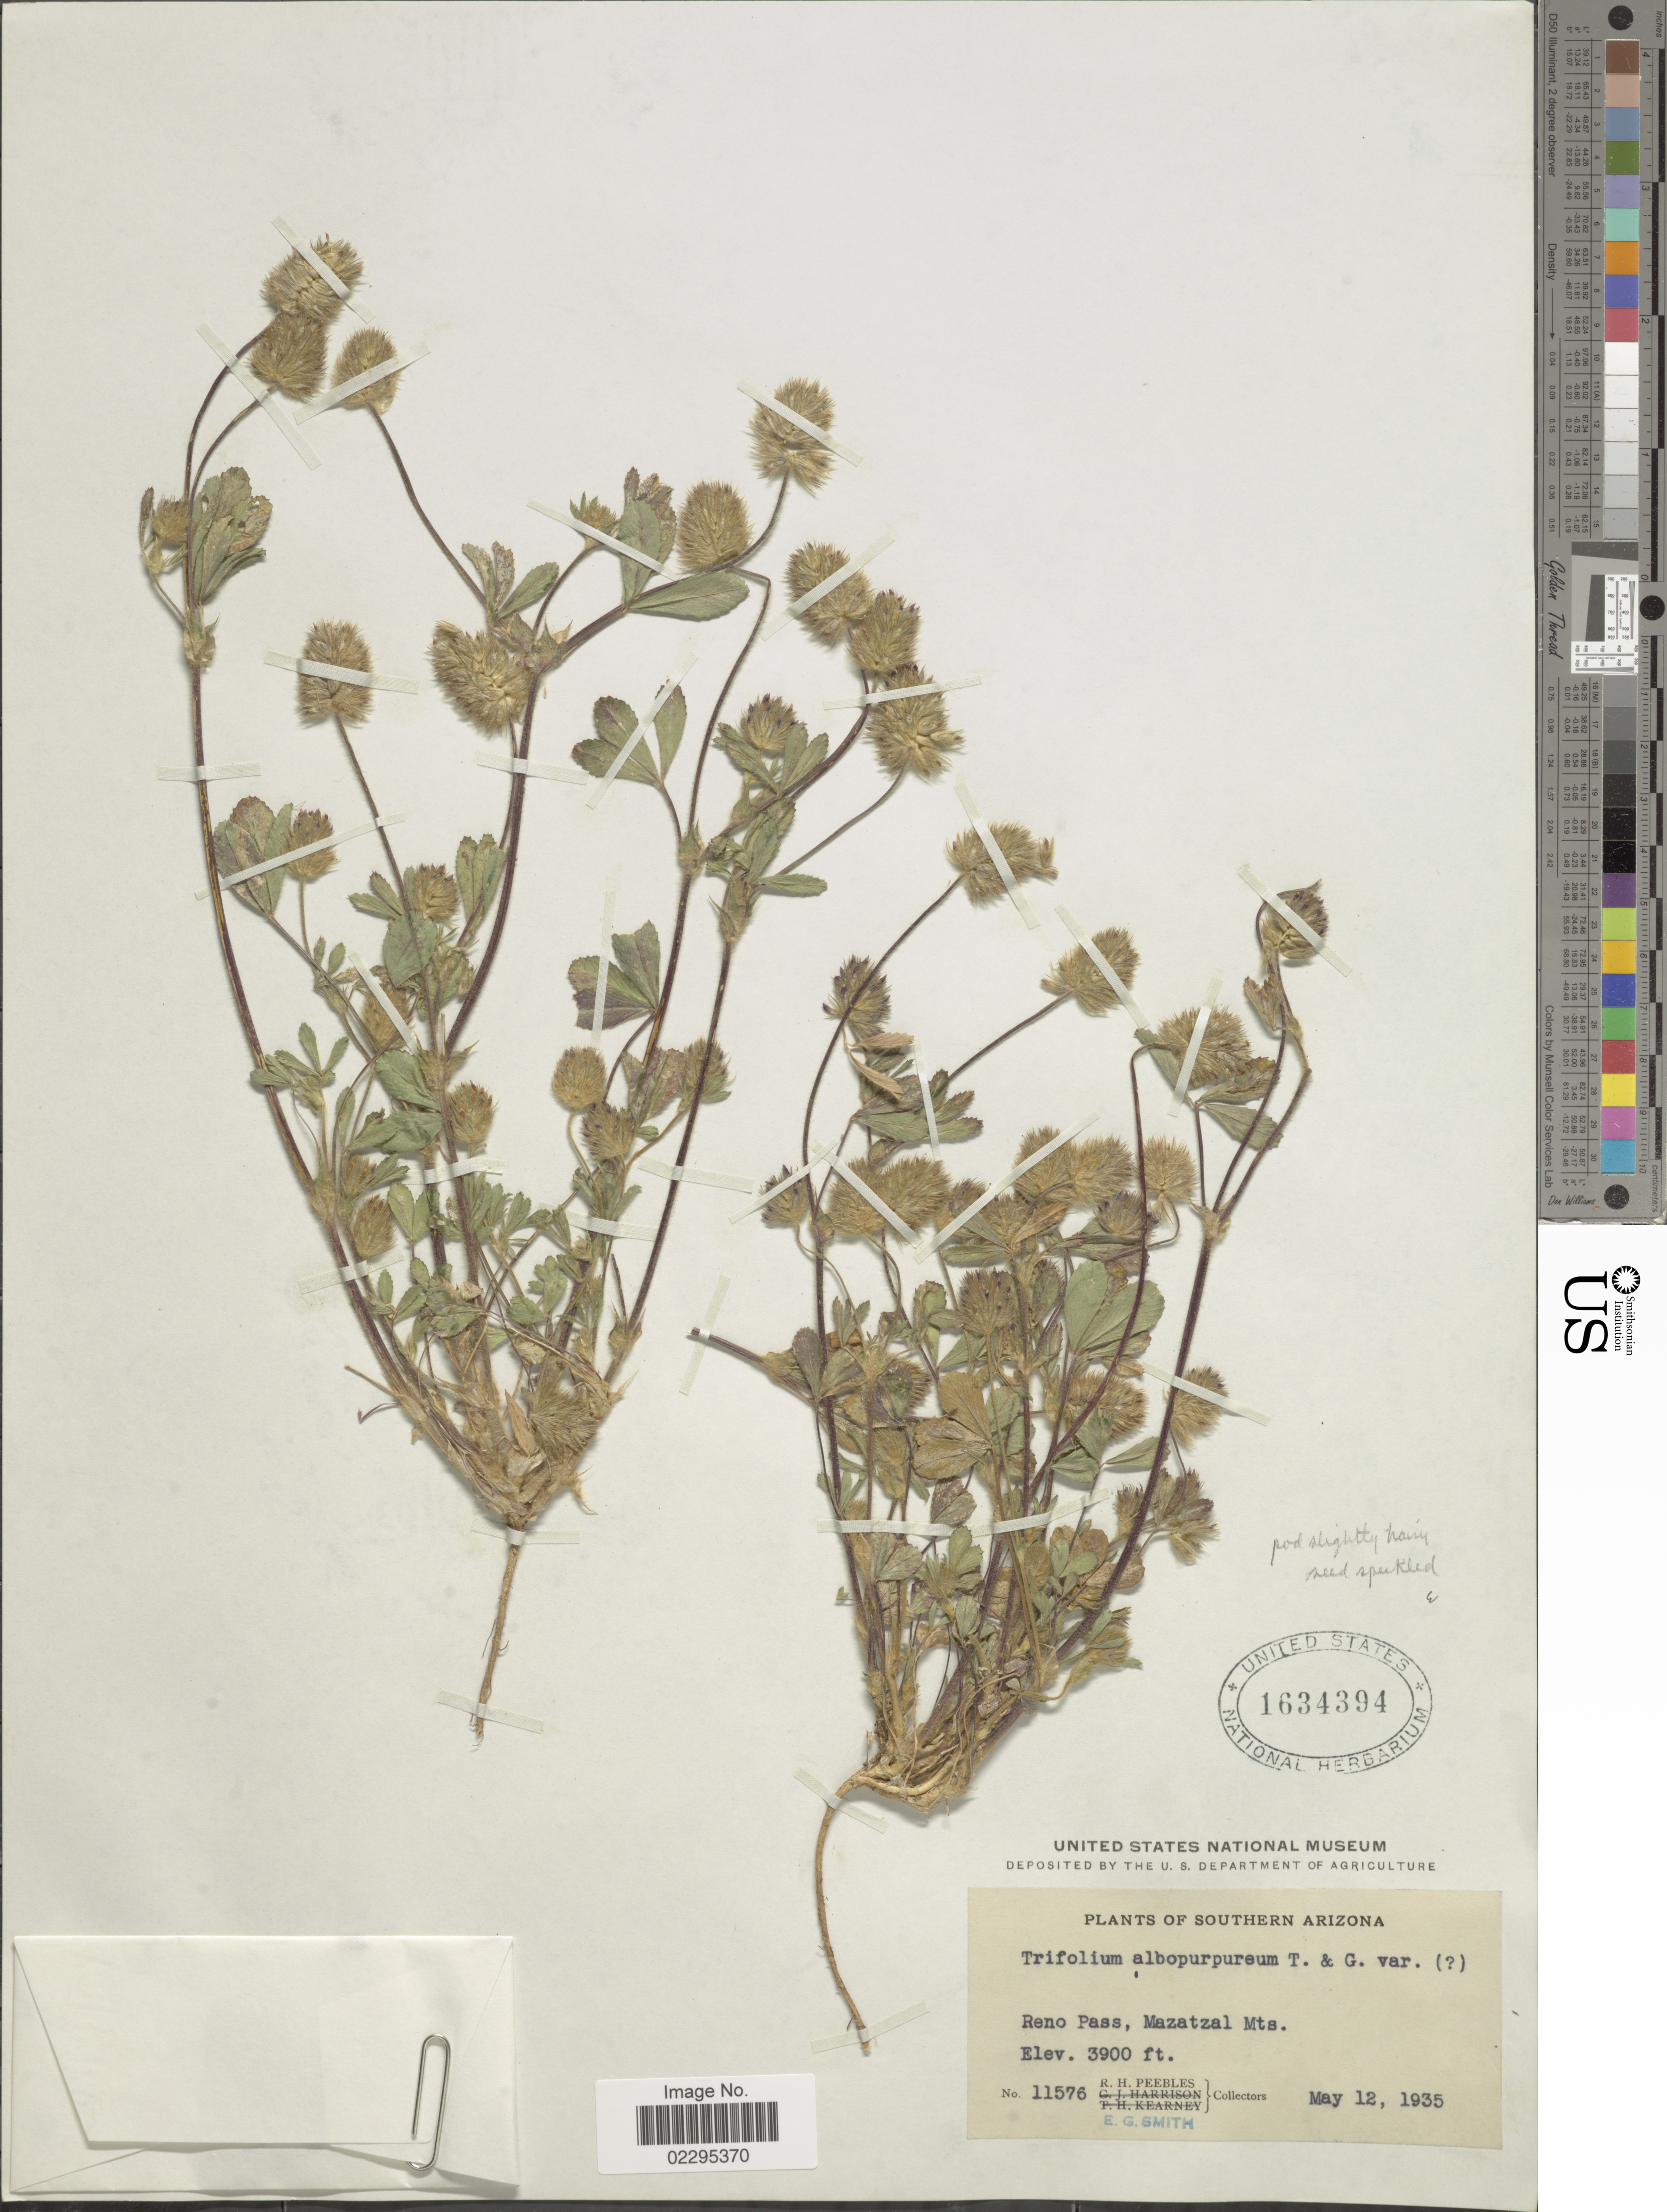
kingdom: Plantae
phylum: Tracheophyta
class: Magnoliopsida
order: Fabales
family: Fabaceae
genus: Trifolium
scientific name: Trifolium albopurpureum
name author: Torr. & A. Gray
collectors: R. H. Peebles & E. G. Smith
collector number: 11576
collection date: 1935-05-12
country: United States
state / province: Arizona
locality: Southern Arizona, Reno Pass, Mazatzal Mts.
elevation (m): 1189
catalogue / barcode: US 1634394